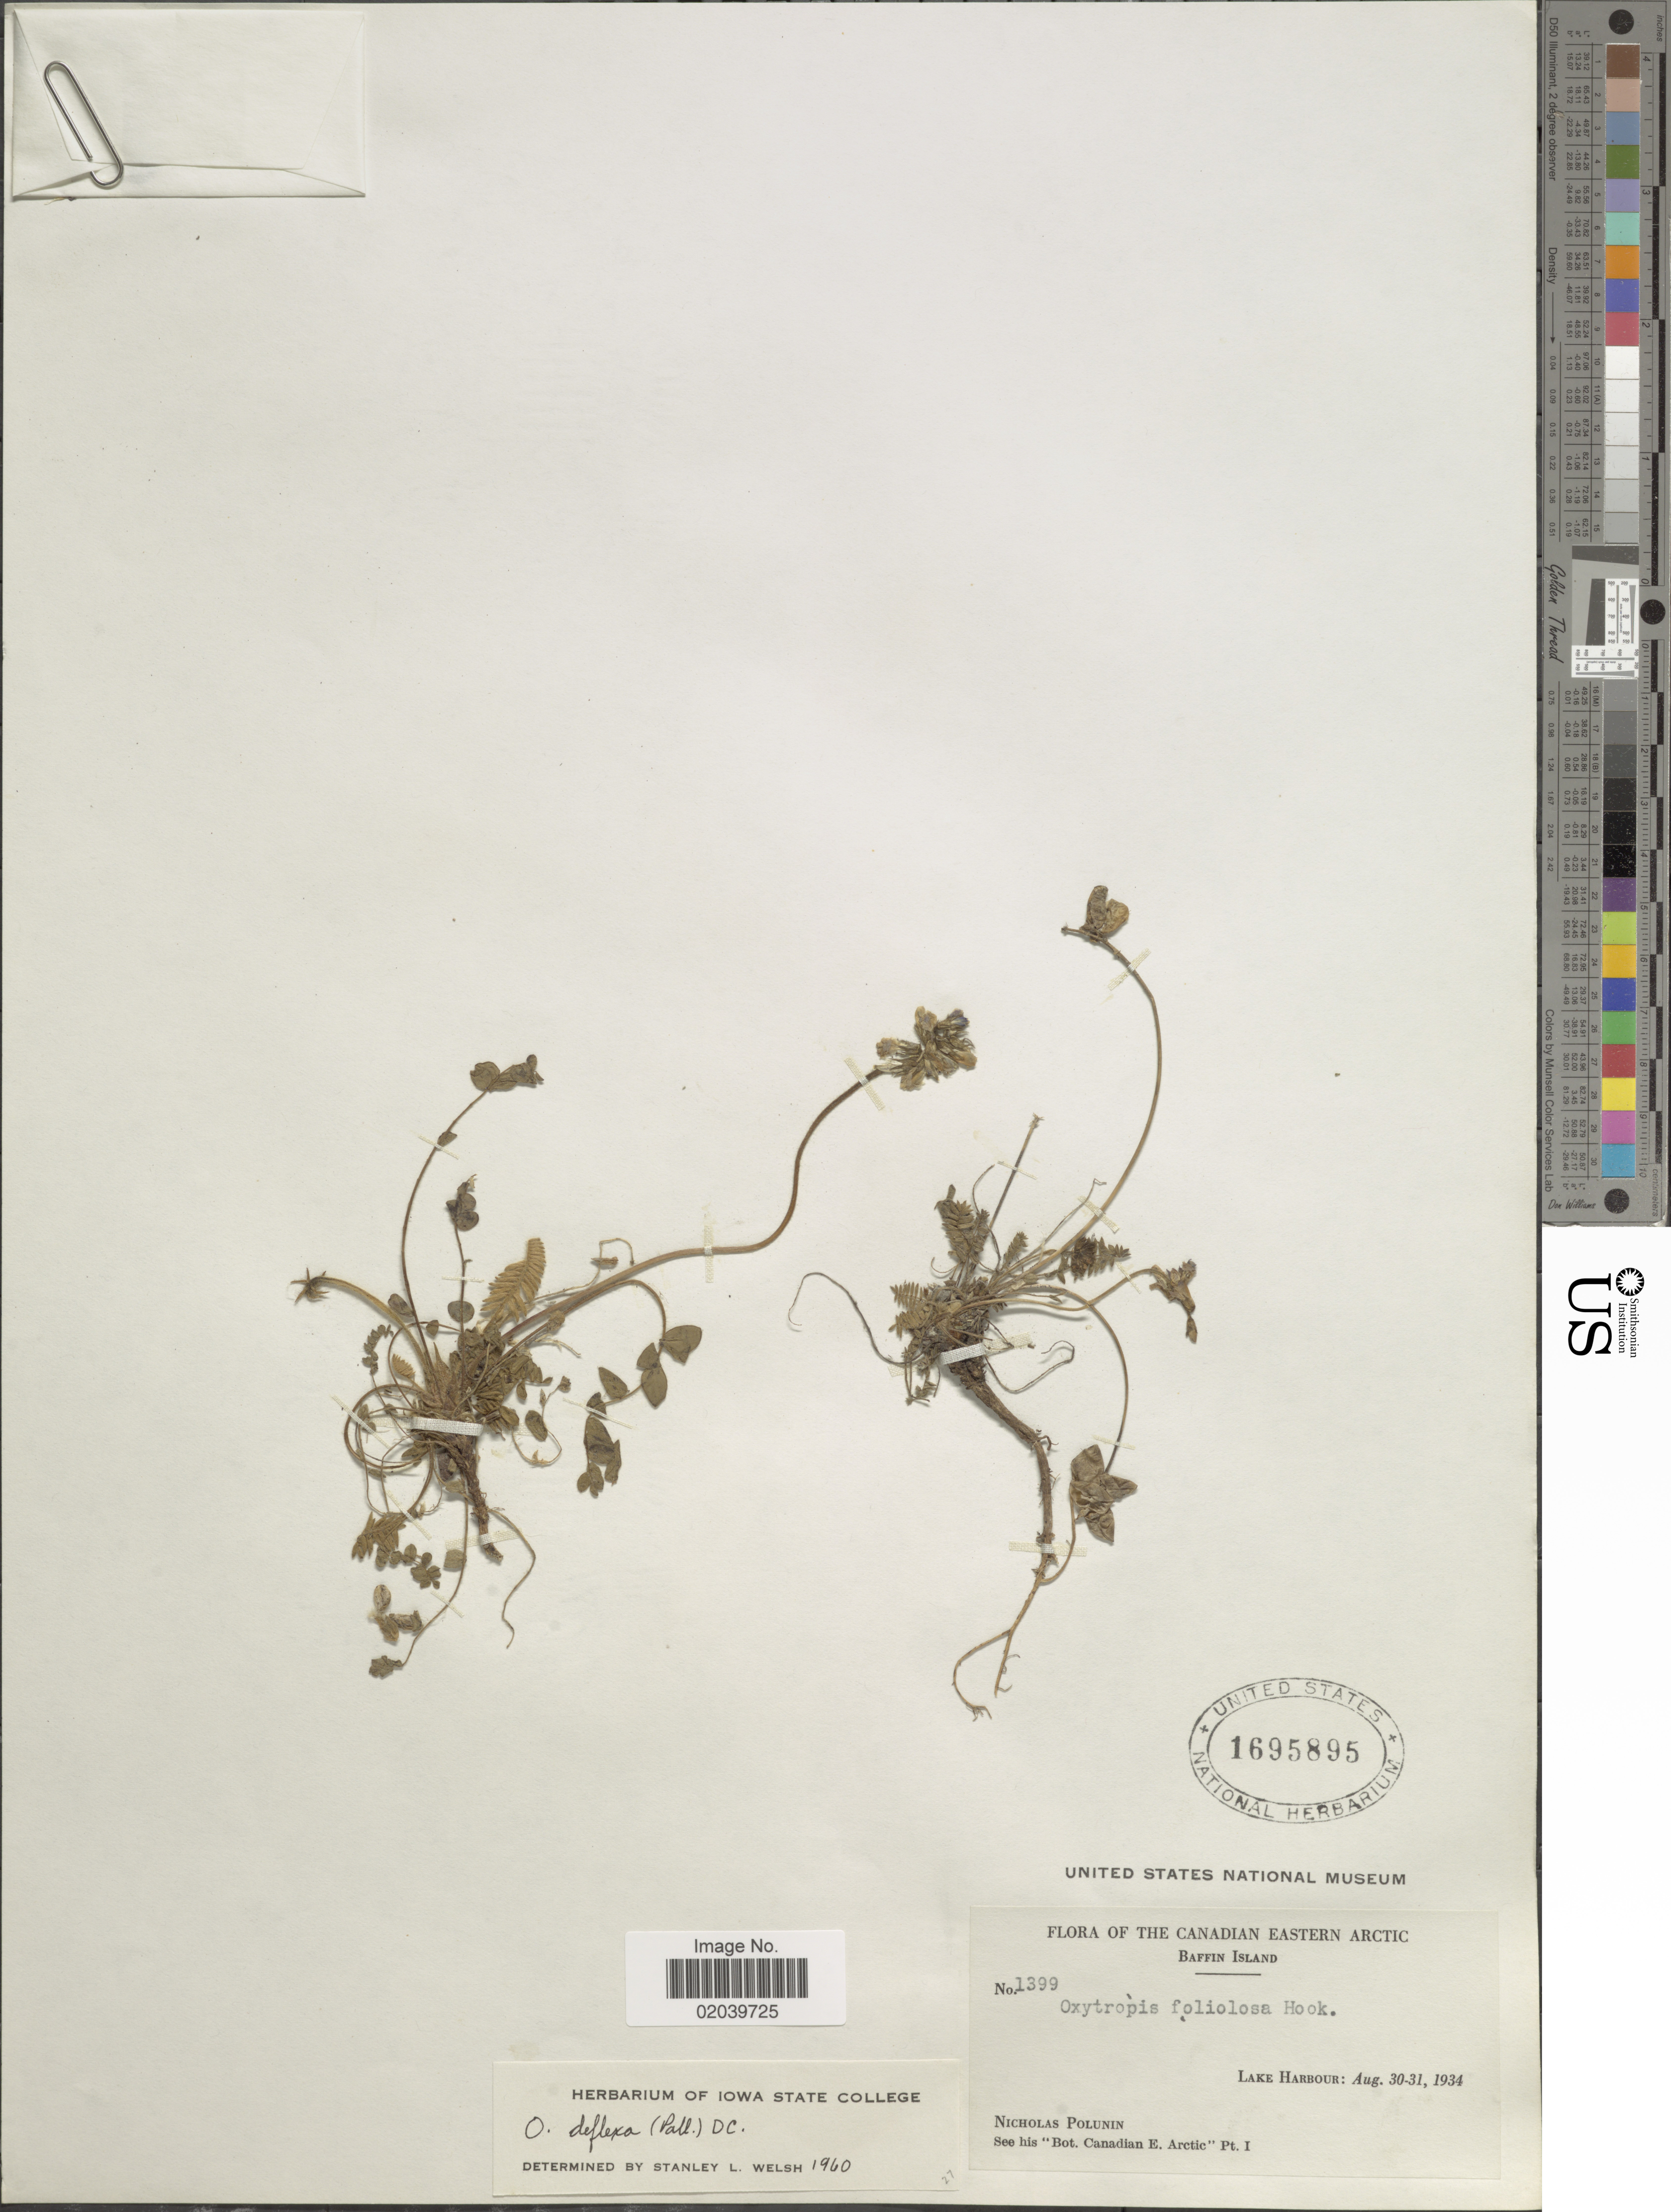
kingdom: Plantae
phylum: Tracheophyta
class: Magnoliopsida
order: Fabales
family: Fabaceae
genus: Oxytropis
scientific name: Oxytropis deflexa var. foliolosa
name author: (Hook.) Barneby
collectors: N. V. Polunin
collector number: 1399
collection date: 1934-08-30/1934-08-31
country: Canada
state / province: Nunavut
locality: Canadian Eastern Arctic. baffin Island. Lake Harbour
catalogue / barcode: US 1695895